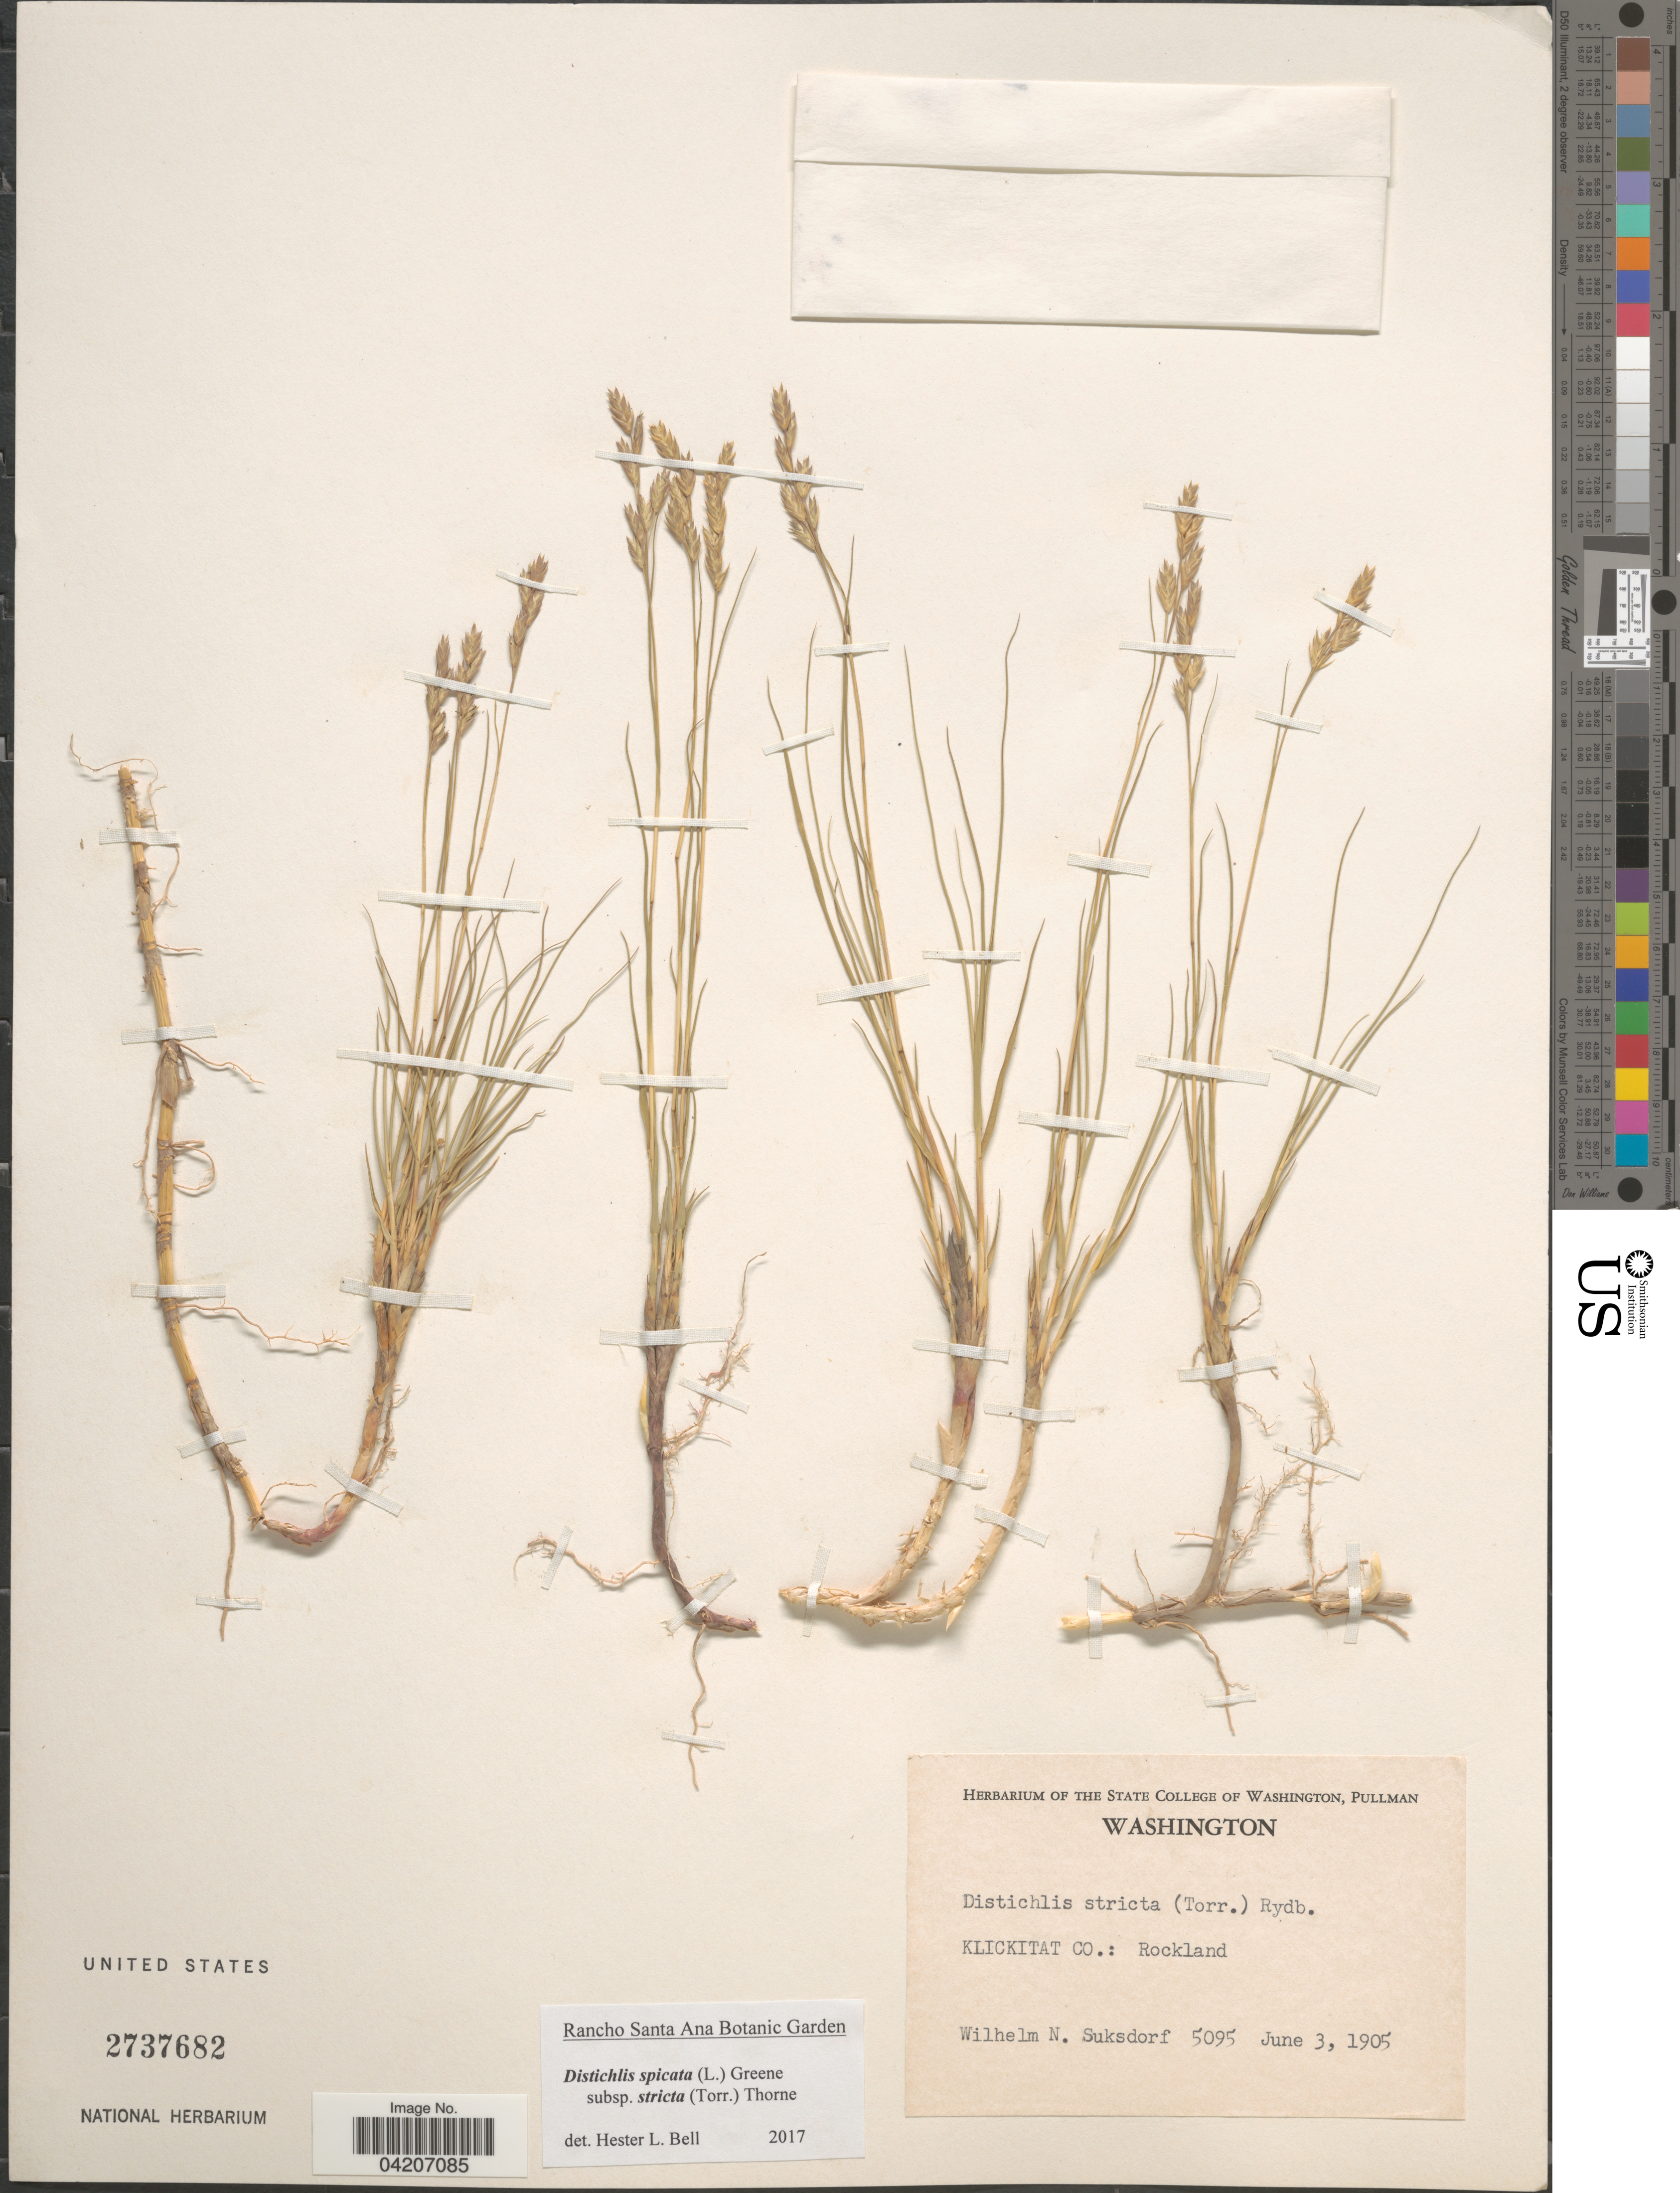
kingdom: Plantae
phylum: Tracheophyta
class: Liliopsida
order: Poales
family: Poaceae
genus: Distichlis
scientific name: Distichlis spicata subsp. stricta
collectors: W. N. Suksdorf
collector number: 5095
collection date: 1905-06-03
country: United States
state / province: Washington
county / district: Klickitat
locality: Klickitat Co.: Rockland.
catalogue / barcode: US 2737682